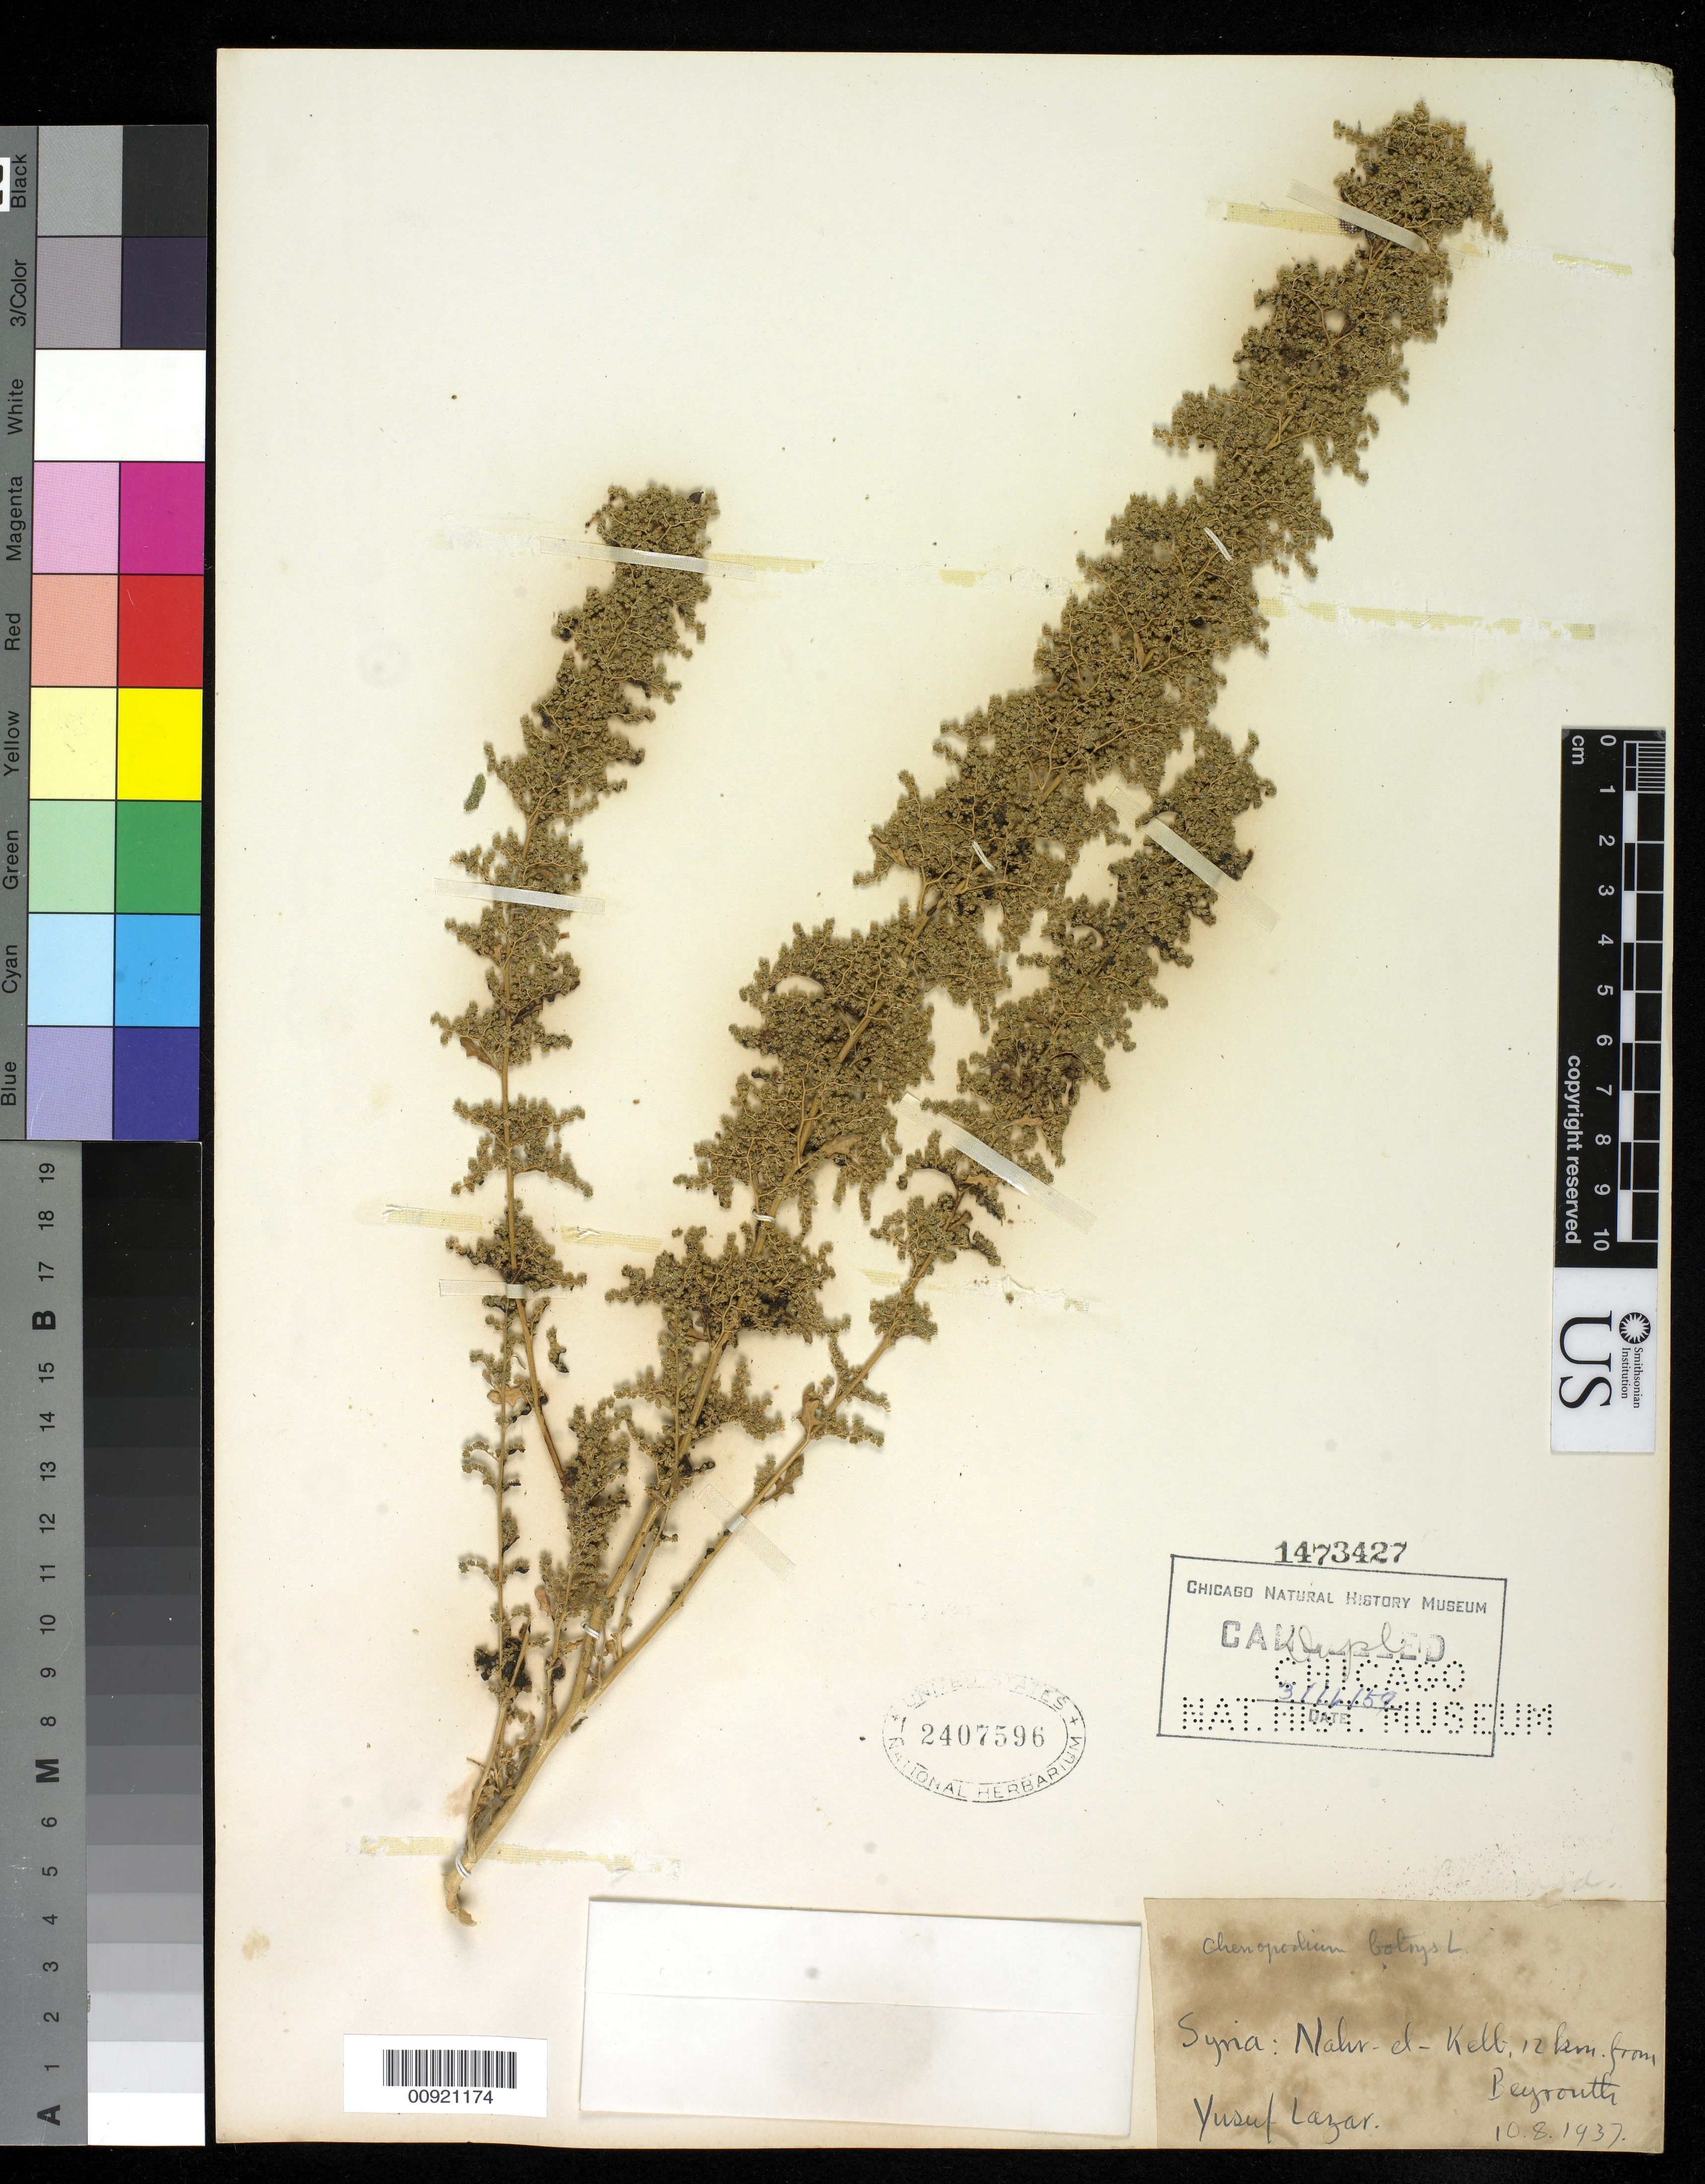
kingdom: Plantae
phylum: Tracheophyta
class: Magnoliopsida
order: Caryophyllales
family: Amaranthaceae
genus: Chenopodium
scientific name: Chenopodium botrys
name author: L.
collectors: Y. Lazar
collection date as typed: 10 Aug 1937 or 08 Oct 1937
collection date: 1937-08-10 or 1937-10-08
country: Syria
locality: Nahr-el-Kelb, 12 km from Beyroutt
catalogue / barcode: US 2407596